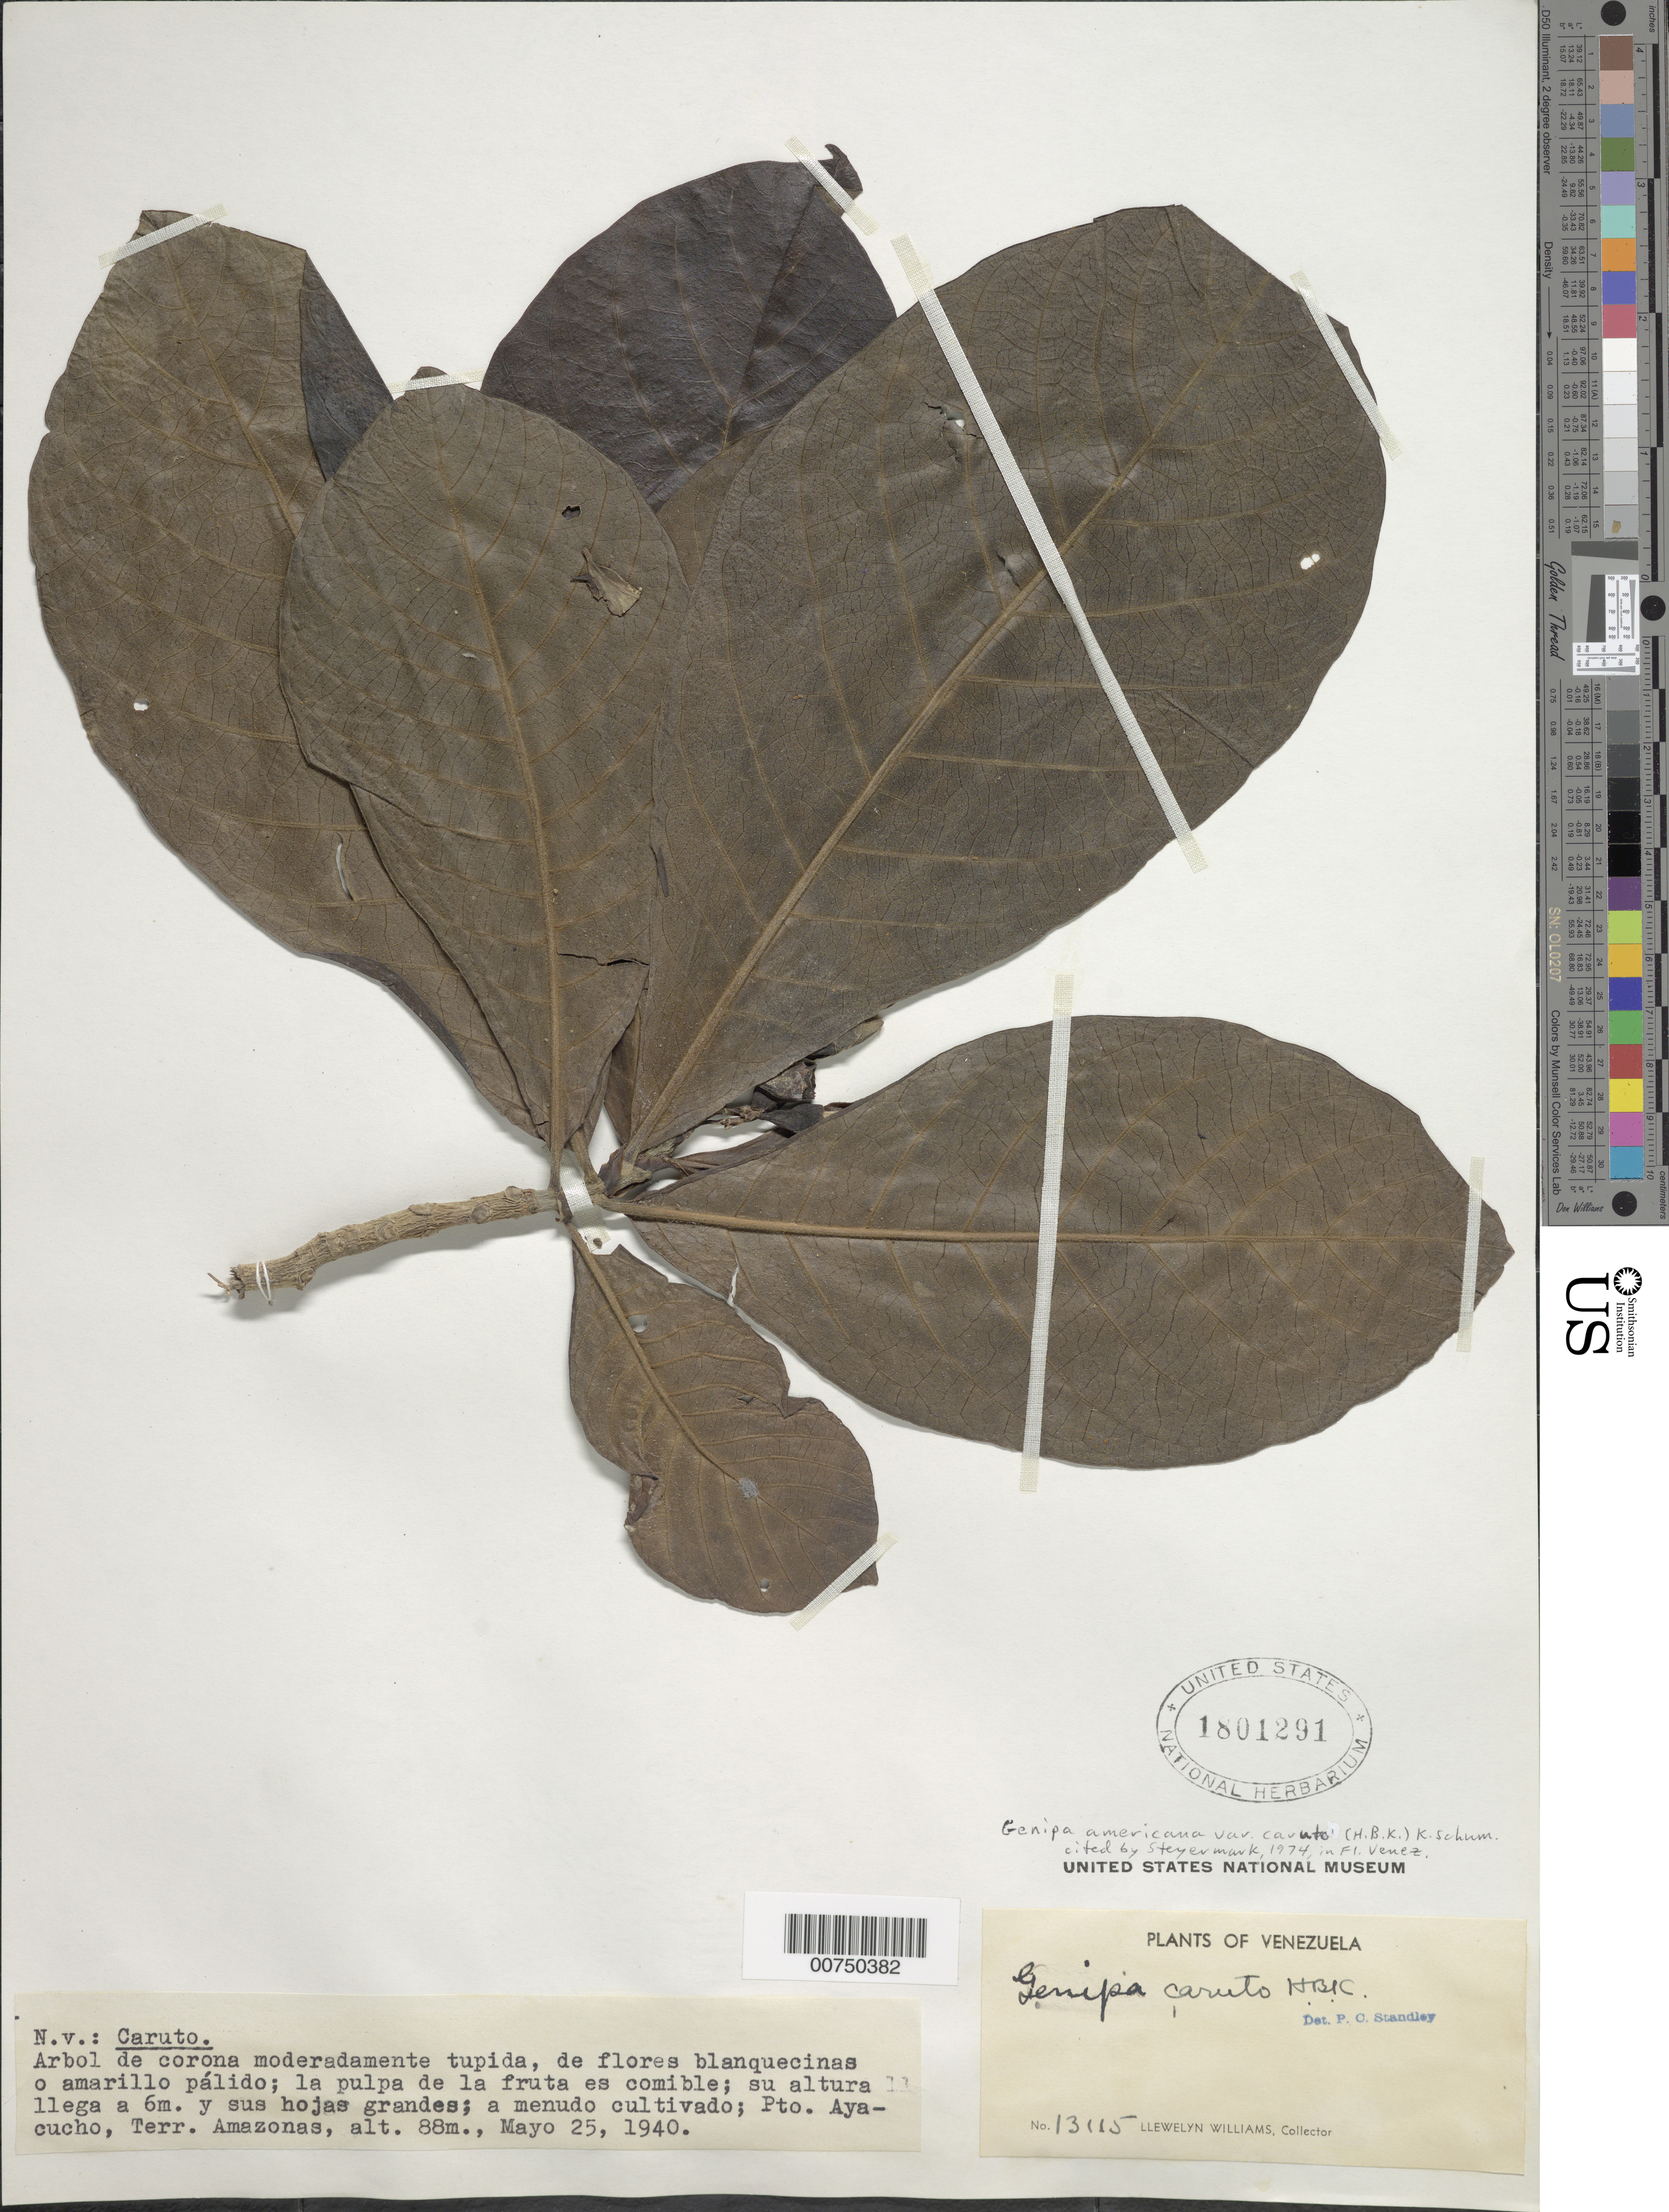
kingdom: Plantae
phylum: Tracheophyta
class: Magnoliopsida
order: Gentianales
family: Rubiaceae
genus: Genipa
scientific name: Genipa americana var. caruto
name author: (Kunth) K. Schum.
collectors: Ll. Williams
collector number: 13115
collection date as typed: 25-May-40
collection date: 1940-05-25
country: Venezuela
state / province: Amazonas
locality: Puerto Ayacucho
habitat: Menudo cultivado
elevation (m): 88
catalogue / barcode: US 1801291